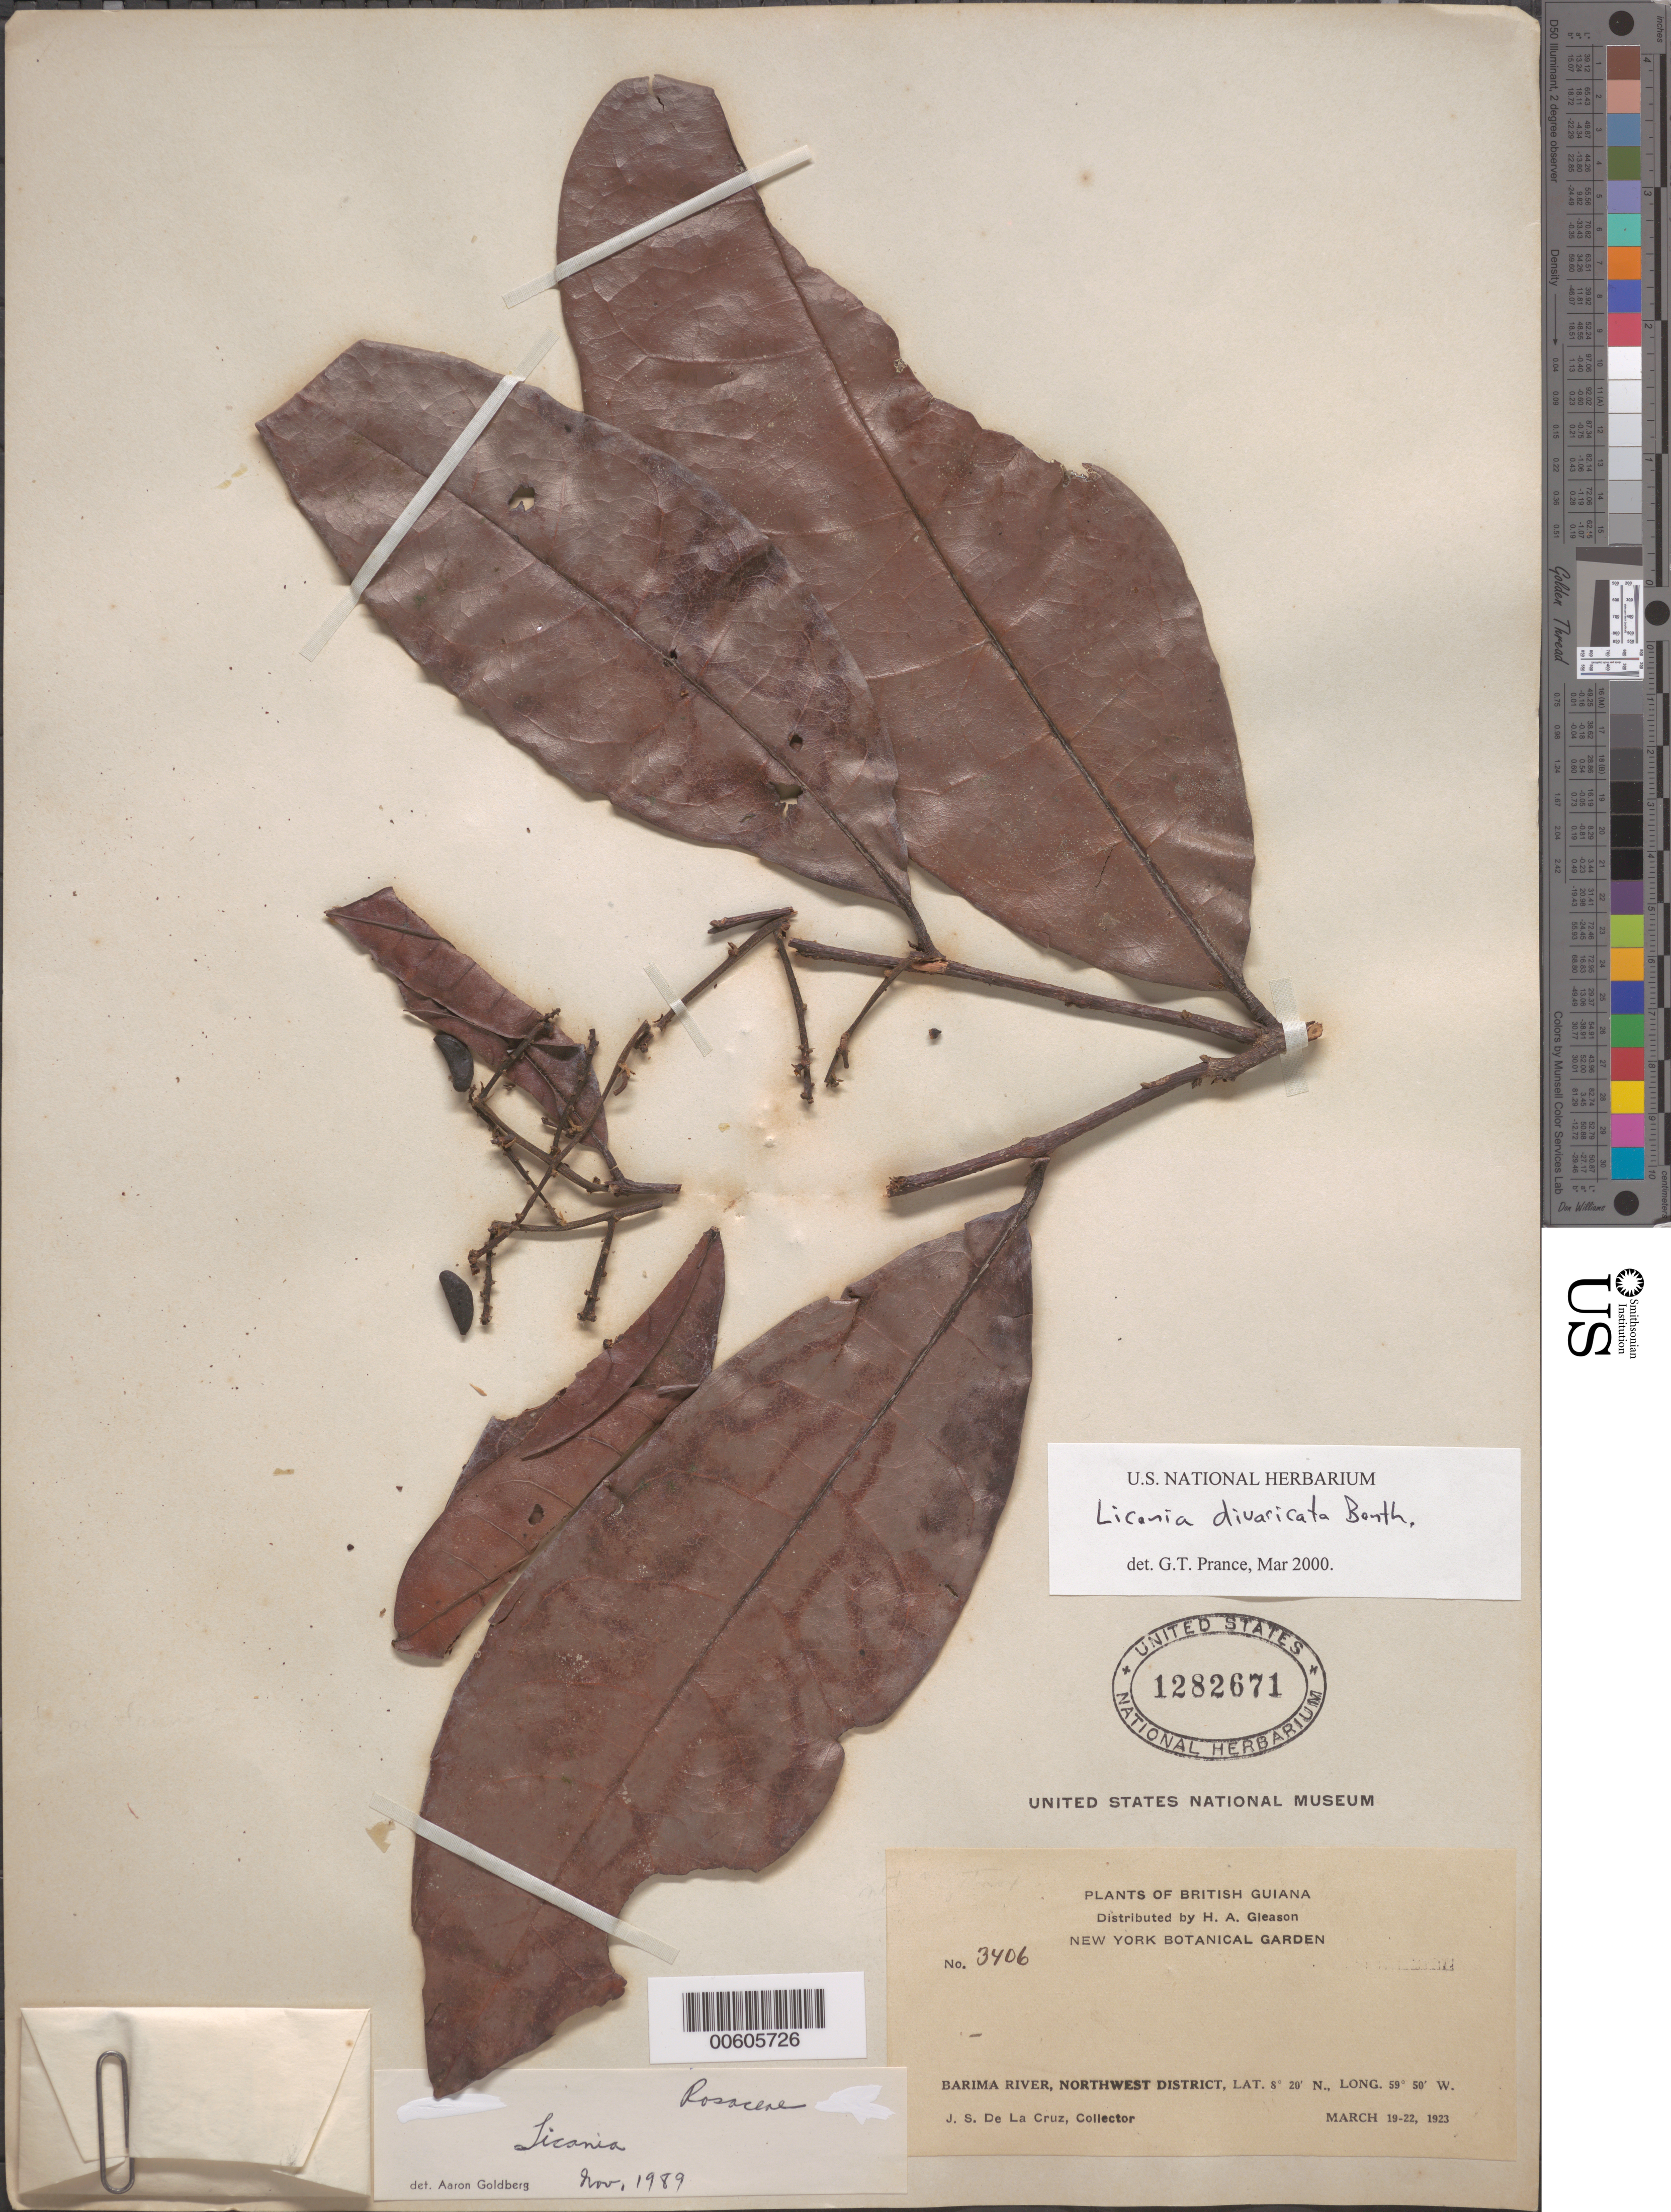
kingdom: Plantae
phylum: Tracheophyta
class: Magnoliopsida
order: Malpighiales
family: Chrysobalanaceae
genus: Hymenopus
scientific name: Hymenopus divaricatus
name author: (Benth.) Sothers & Prance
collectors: J. S. de la Cruz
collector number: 3406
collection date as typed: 19-Mar-23 to 22-Mar-23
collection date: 1923-03-19/1923-03-22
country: Guyana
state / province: Barima-Waini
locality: Barima R., NW District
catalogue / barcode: US 1282671